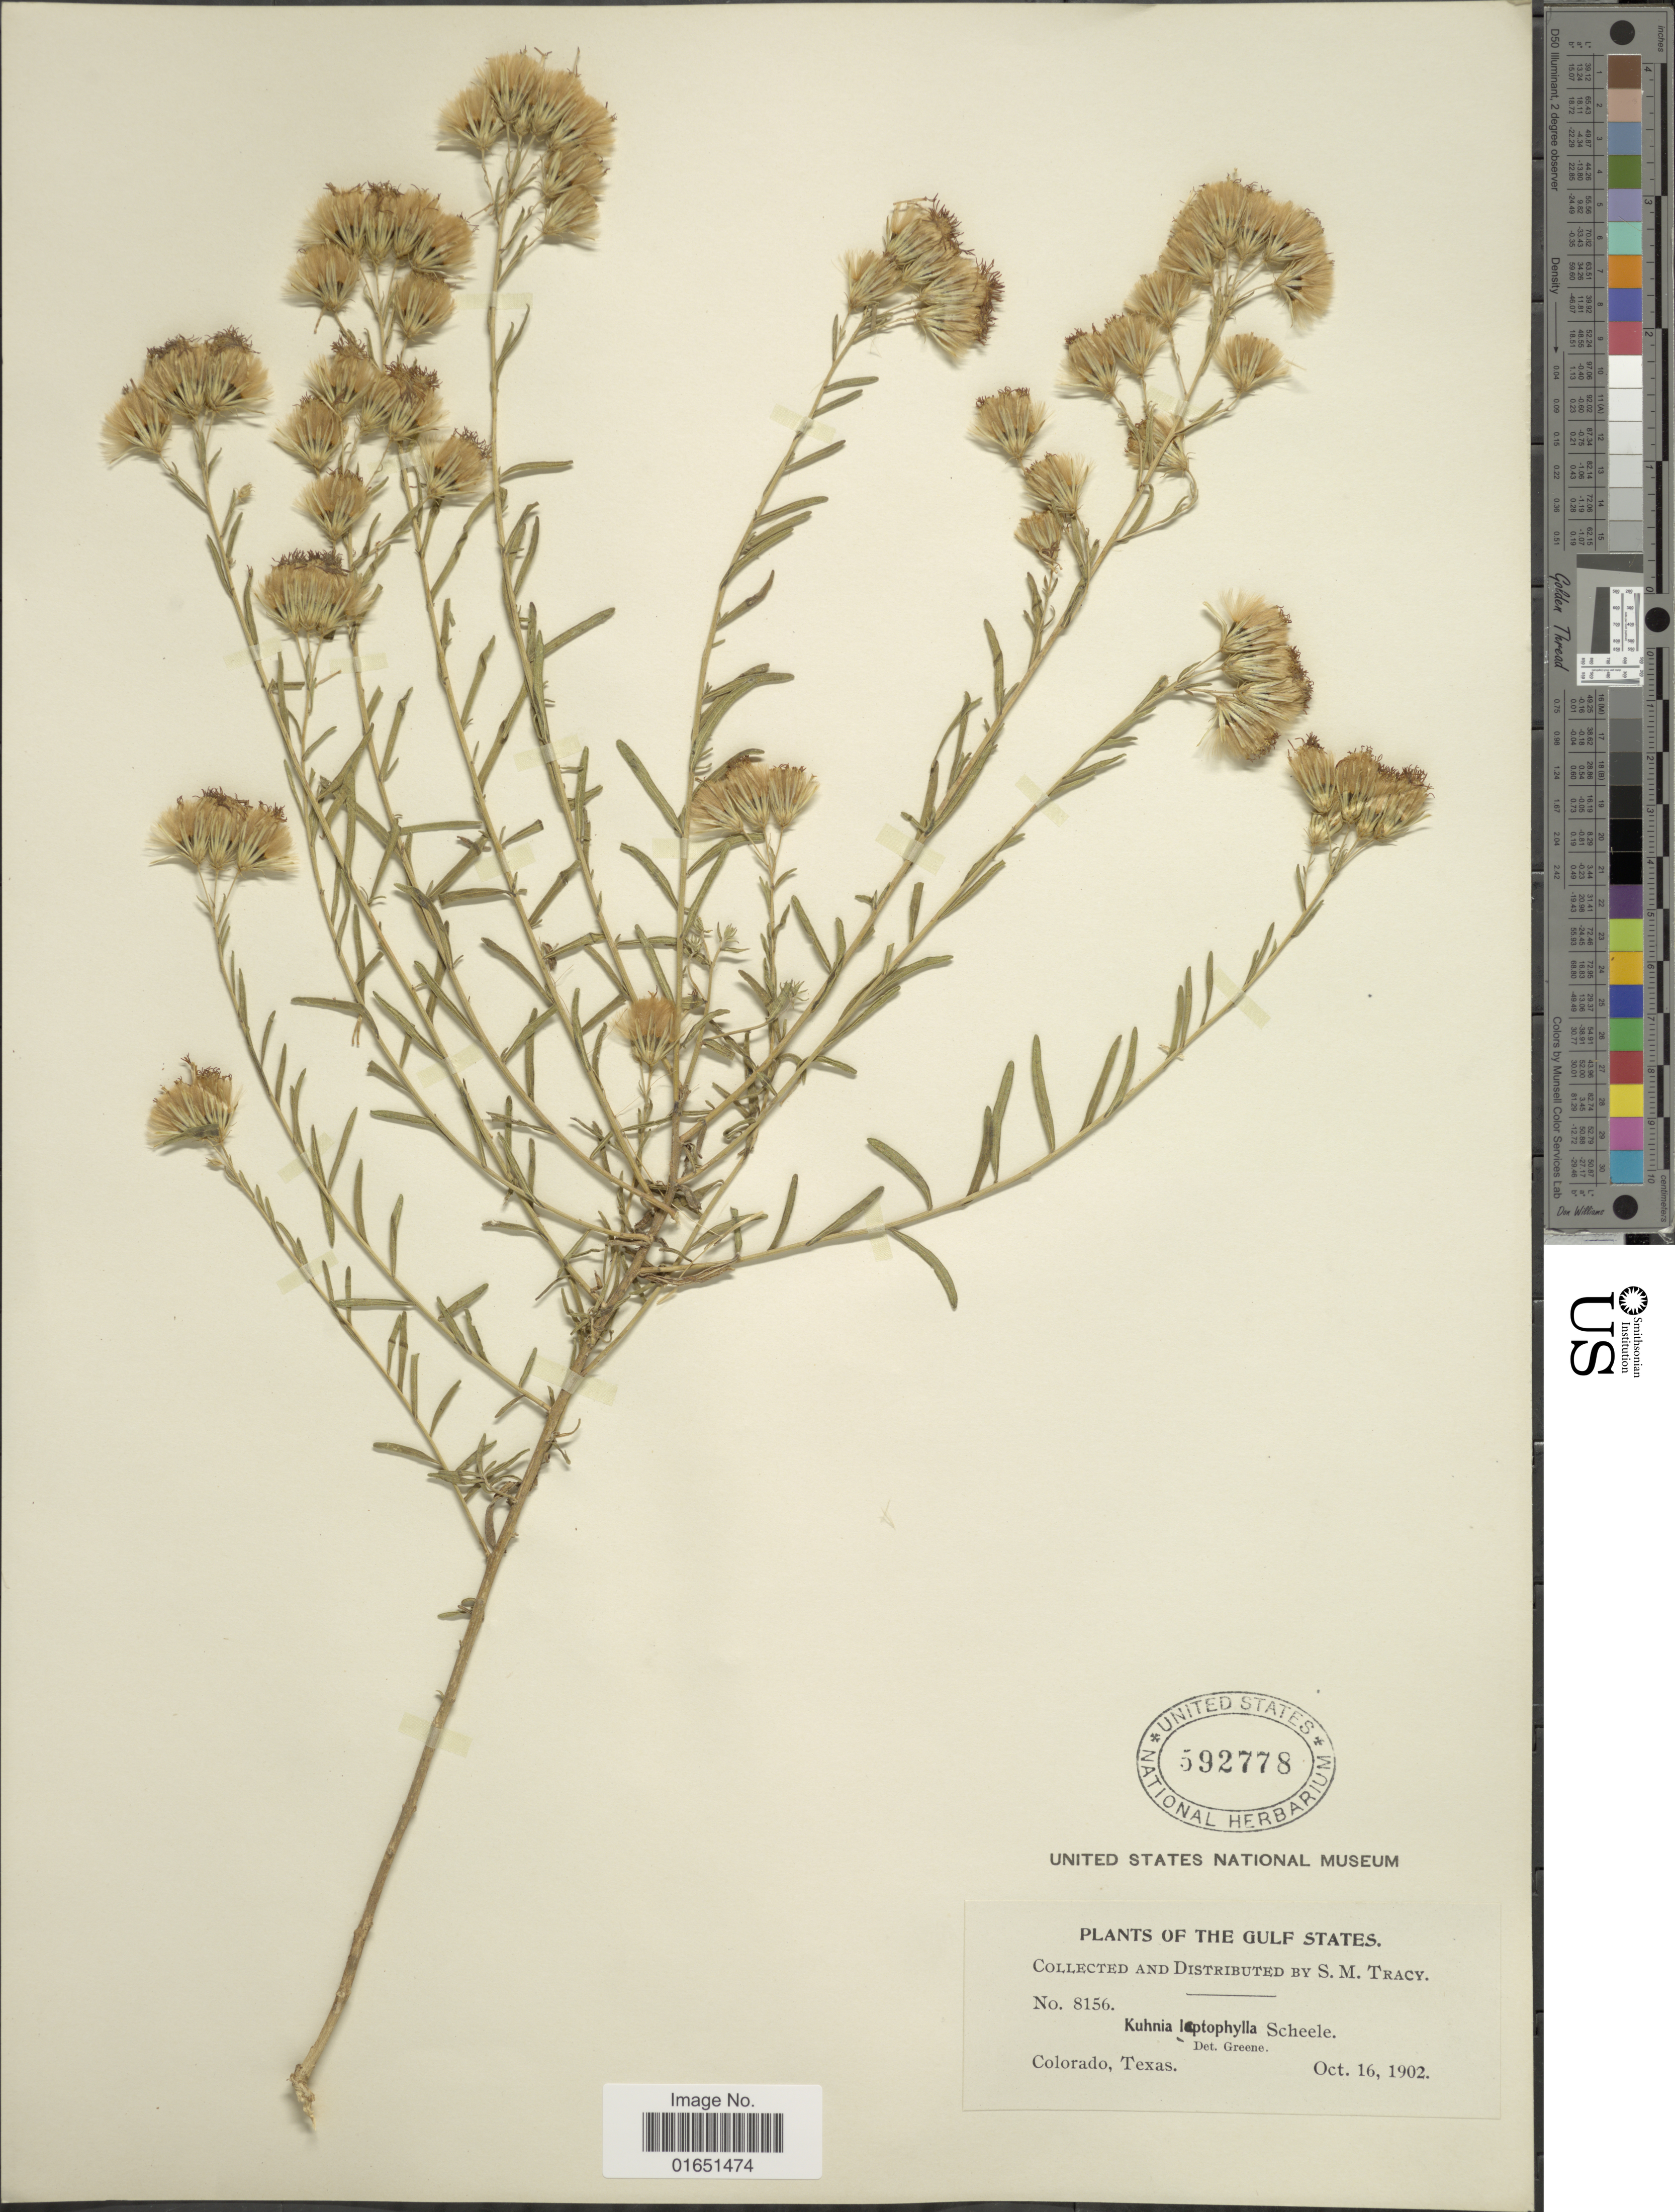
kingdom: Plantae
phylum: Tracheophyta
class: Magnoliopsida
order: Asterales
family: Asteraceae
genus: Brickellia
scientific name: Brickellia rosmarinifolia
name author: (Vent.) W.A. Weber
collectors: S. M. Tracy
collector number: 8156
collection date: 1902-10-16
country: United States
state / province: Texas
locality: The Gulf States, Colorado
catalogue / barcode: US 592778